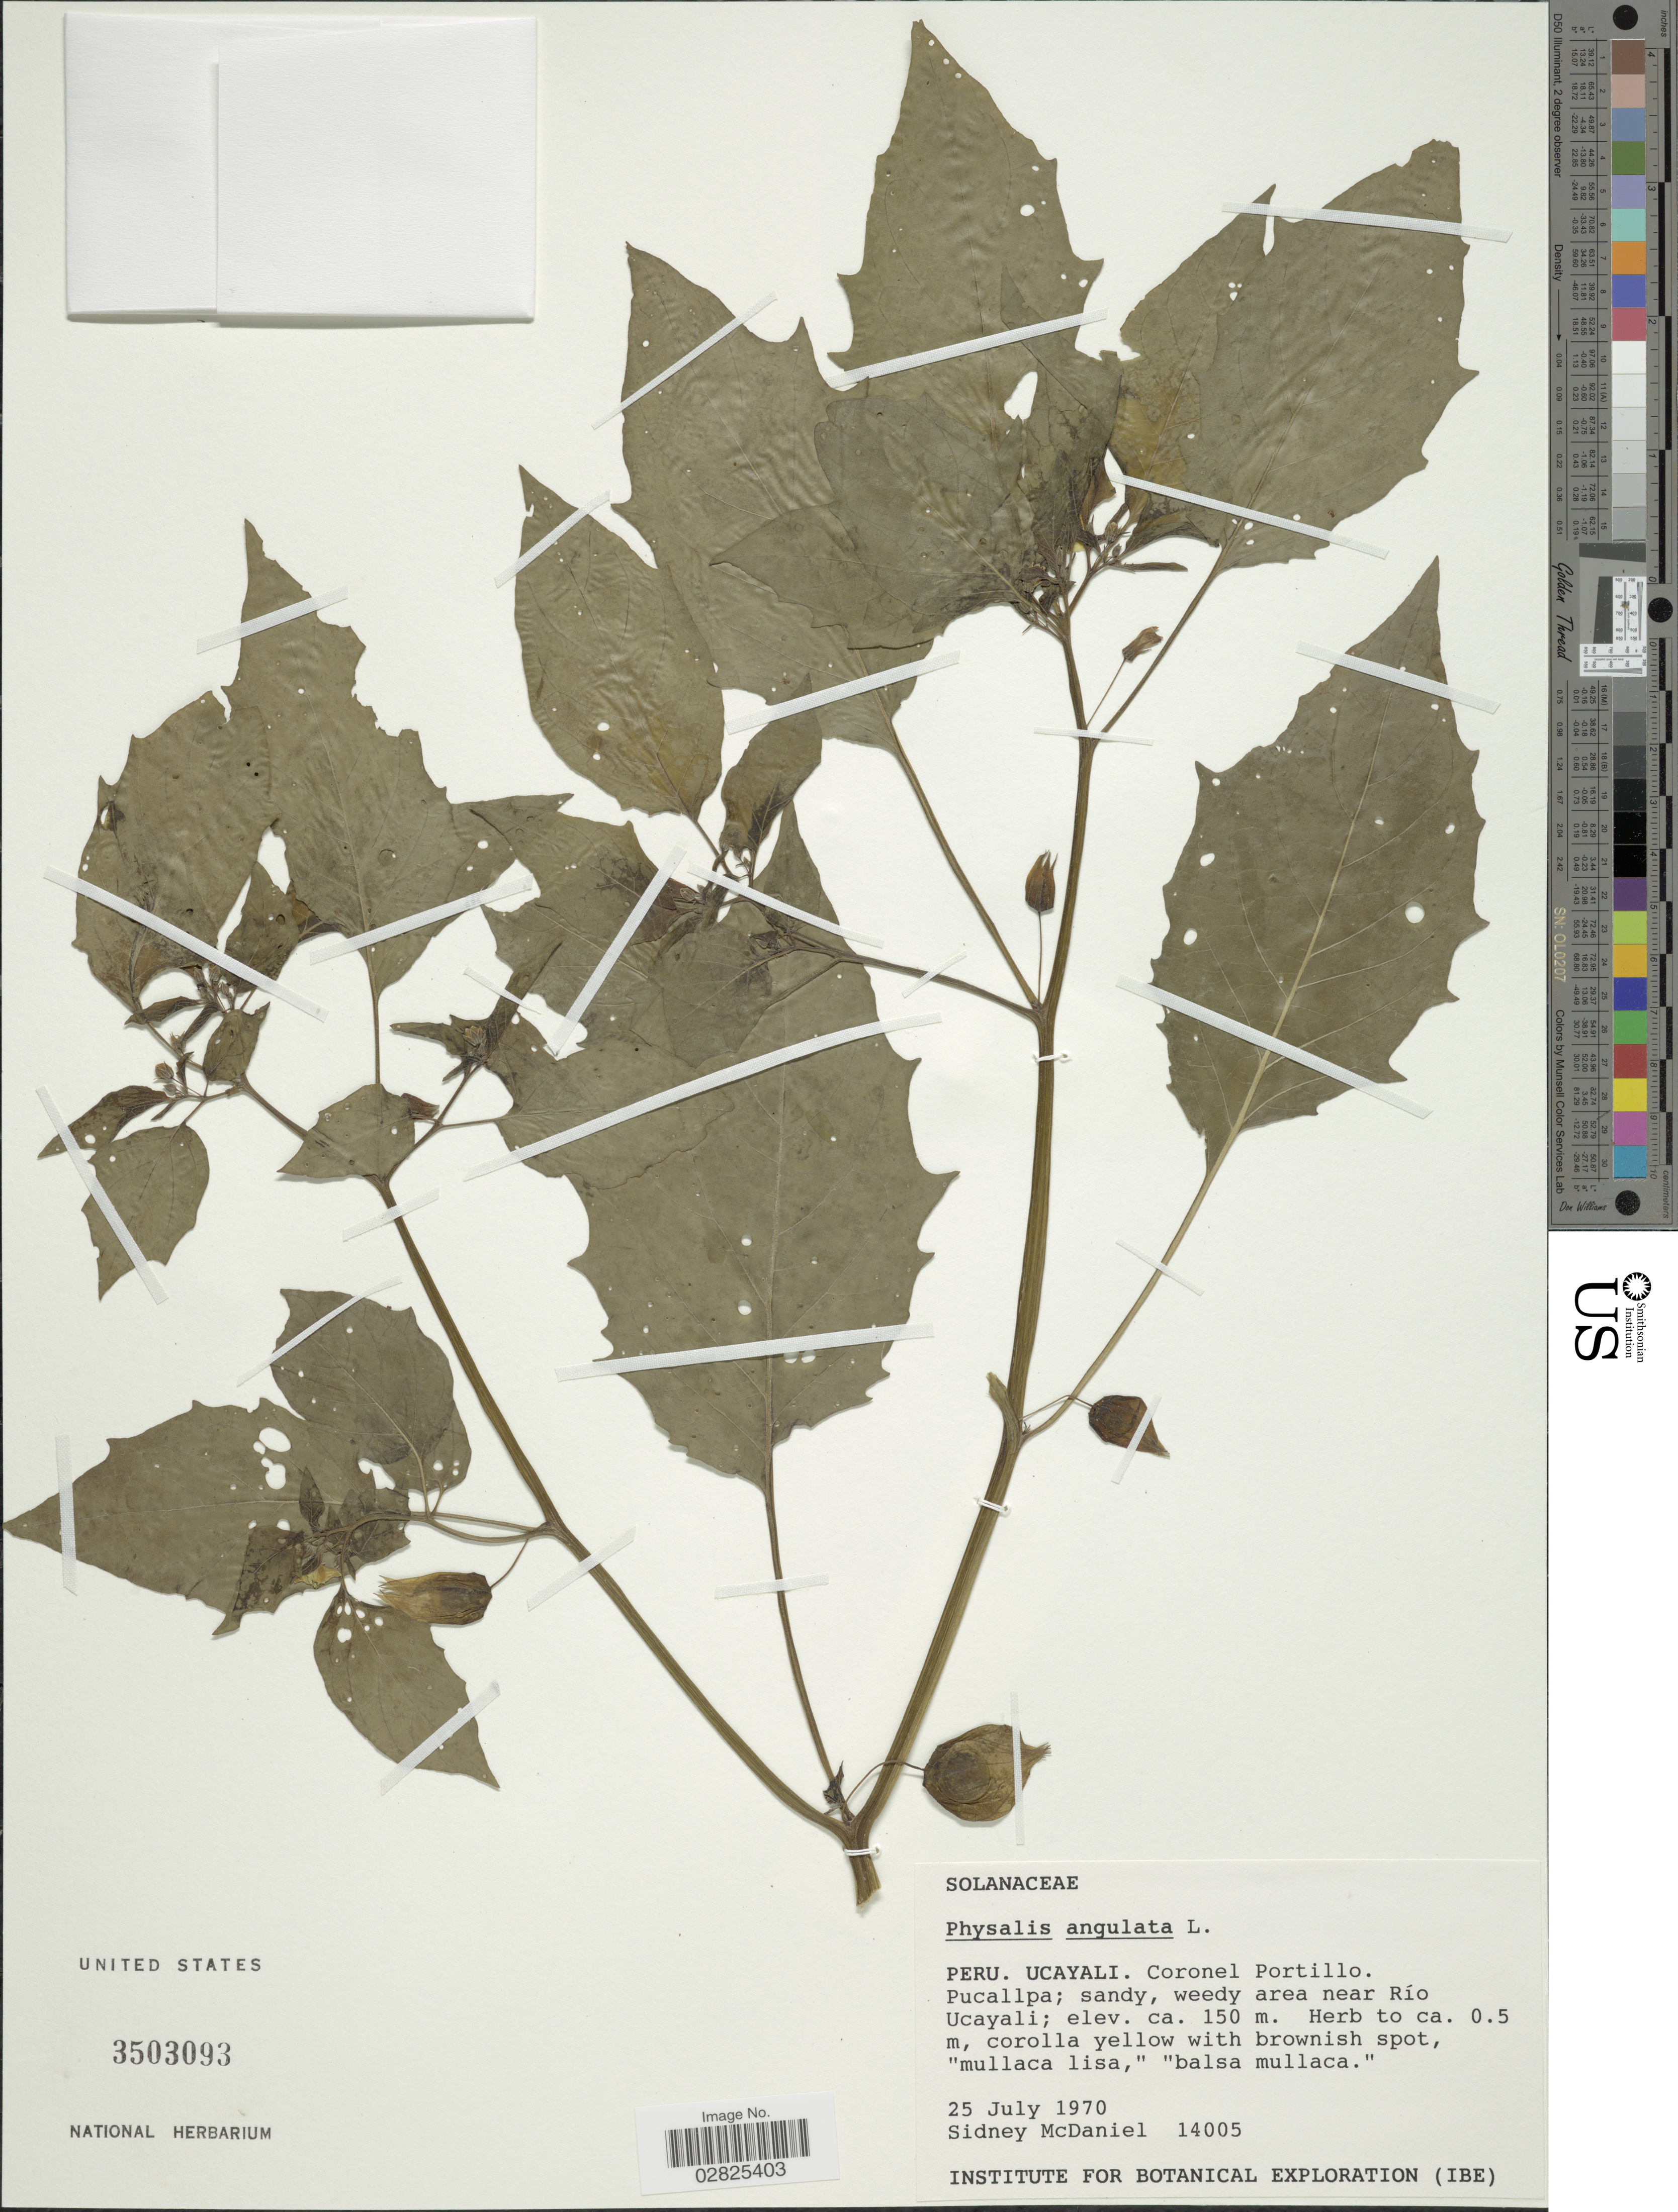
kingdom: Plantae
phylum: Tracheophyta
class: Magnoliopsida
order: Solanales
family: Solanaceae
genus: Physalis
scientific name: Physalis angulata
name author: L.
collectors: S. McDaniel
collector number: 14005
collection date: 1970-07-25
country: Peru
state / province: Ucayali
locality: Coronel Portillo. Pucallpa; sandy, weedy area near Río Ucayali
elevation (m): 150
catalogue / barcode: US 3503093